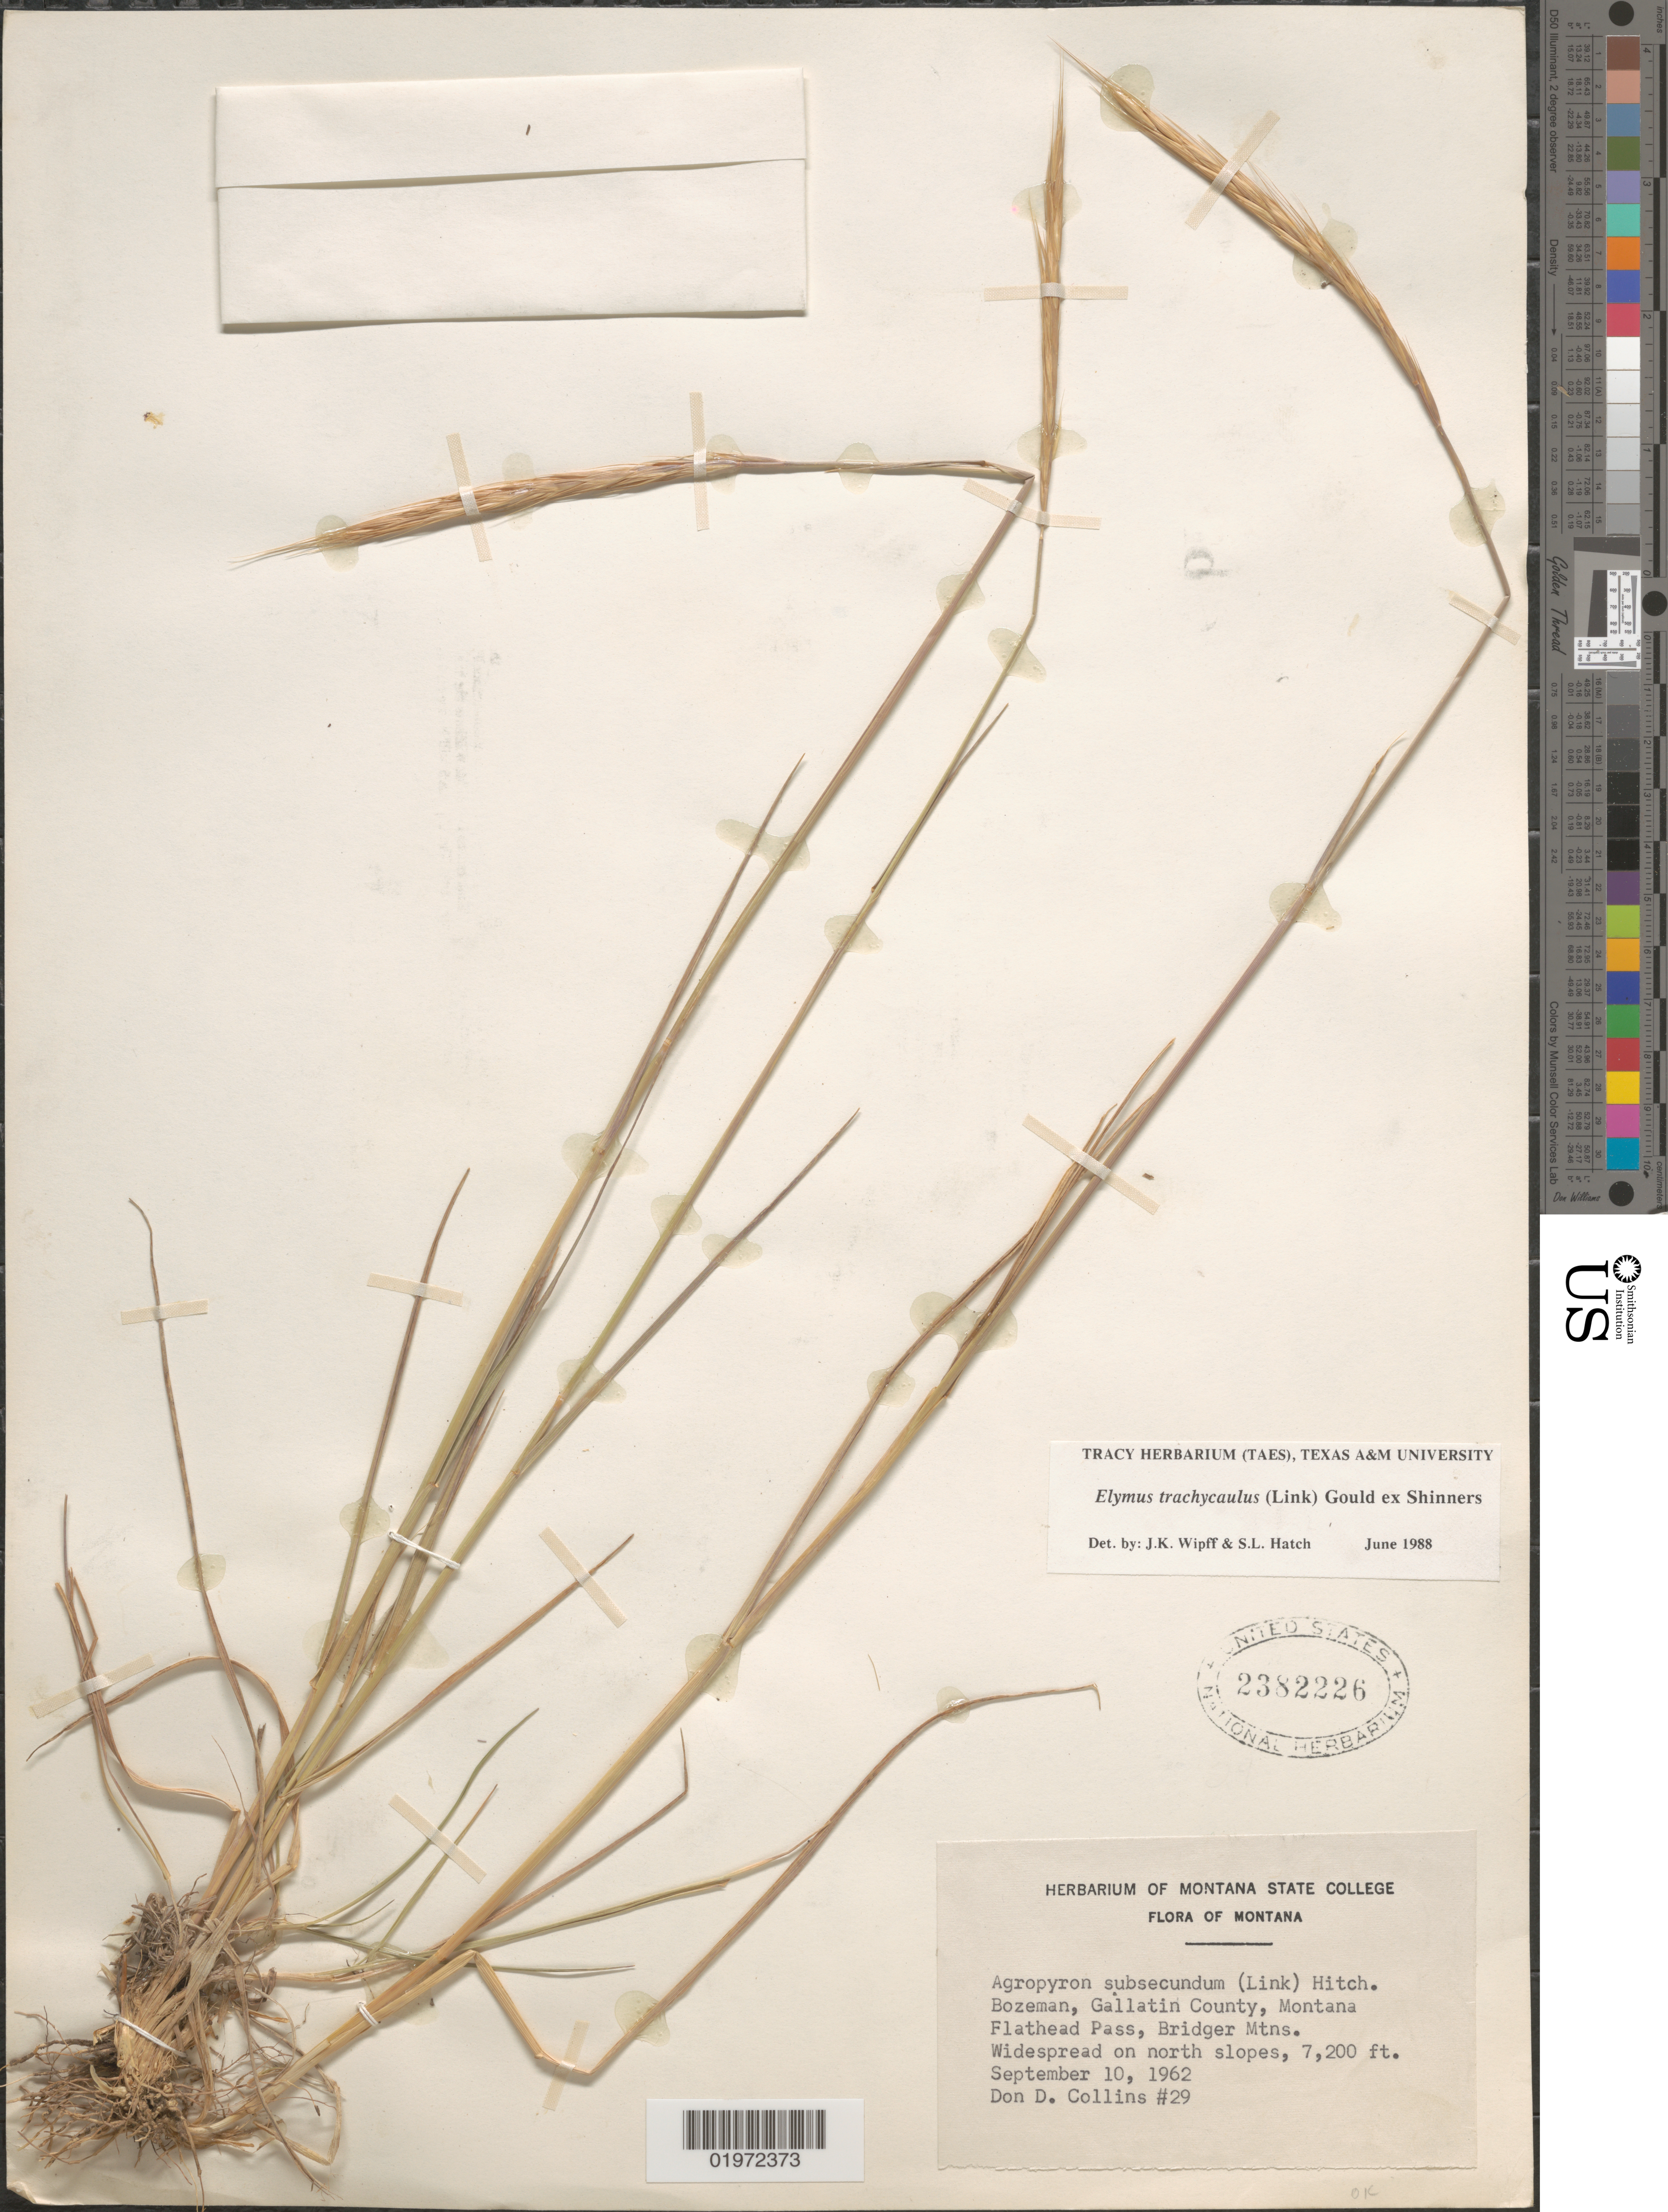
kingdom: Plantae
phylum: Tracheophyta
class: Liliopsida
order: Poales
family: Poaceae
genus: Elymus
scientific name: Elymus trachycaulus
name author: (Link) Gould ex Shinners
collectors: D. Collins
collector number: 29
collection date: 1962-09-10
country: United States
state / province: Montana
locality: Bozeman, Gallatin County. Flathead Pass, Bridger Mtns. Widespread on north slopes.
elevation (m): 2195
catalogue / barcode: US 2382226